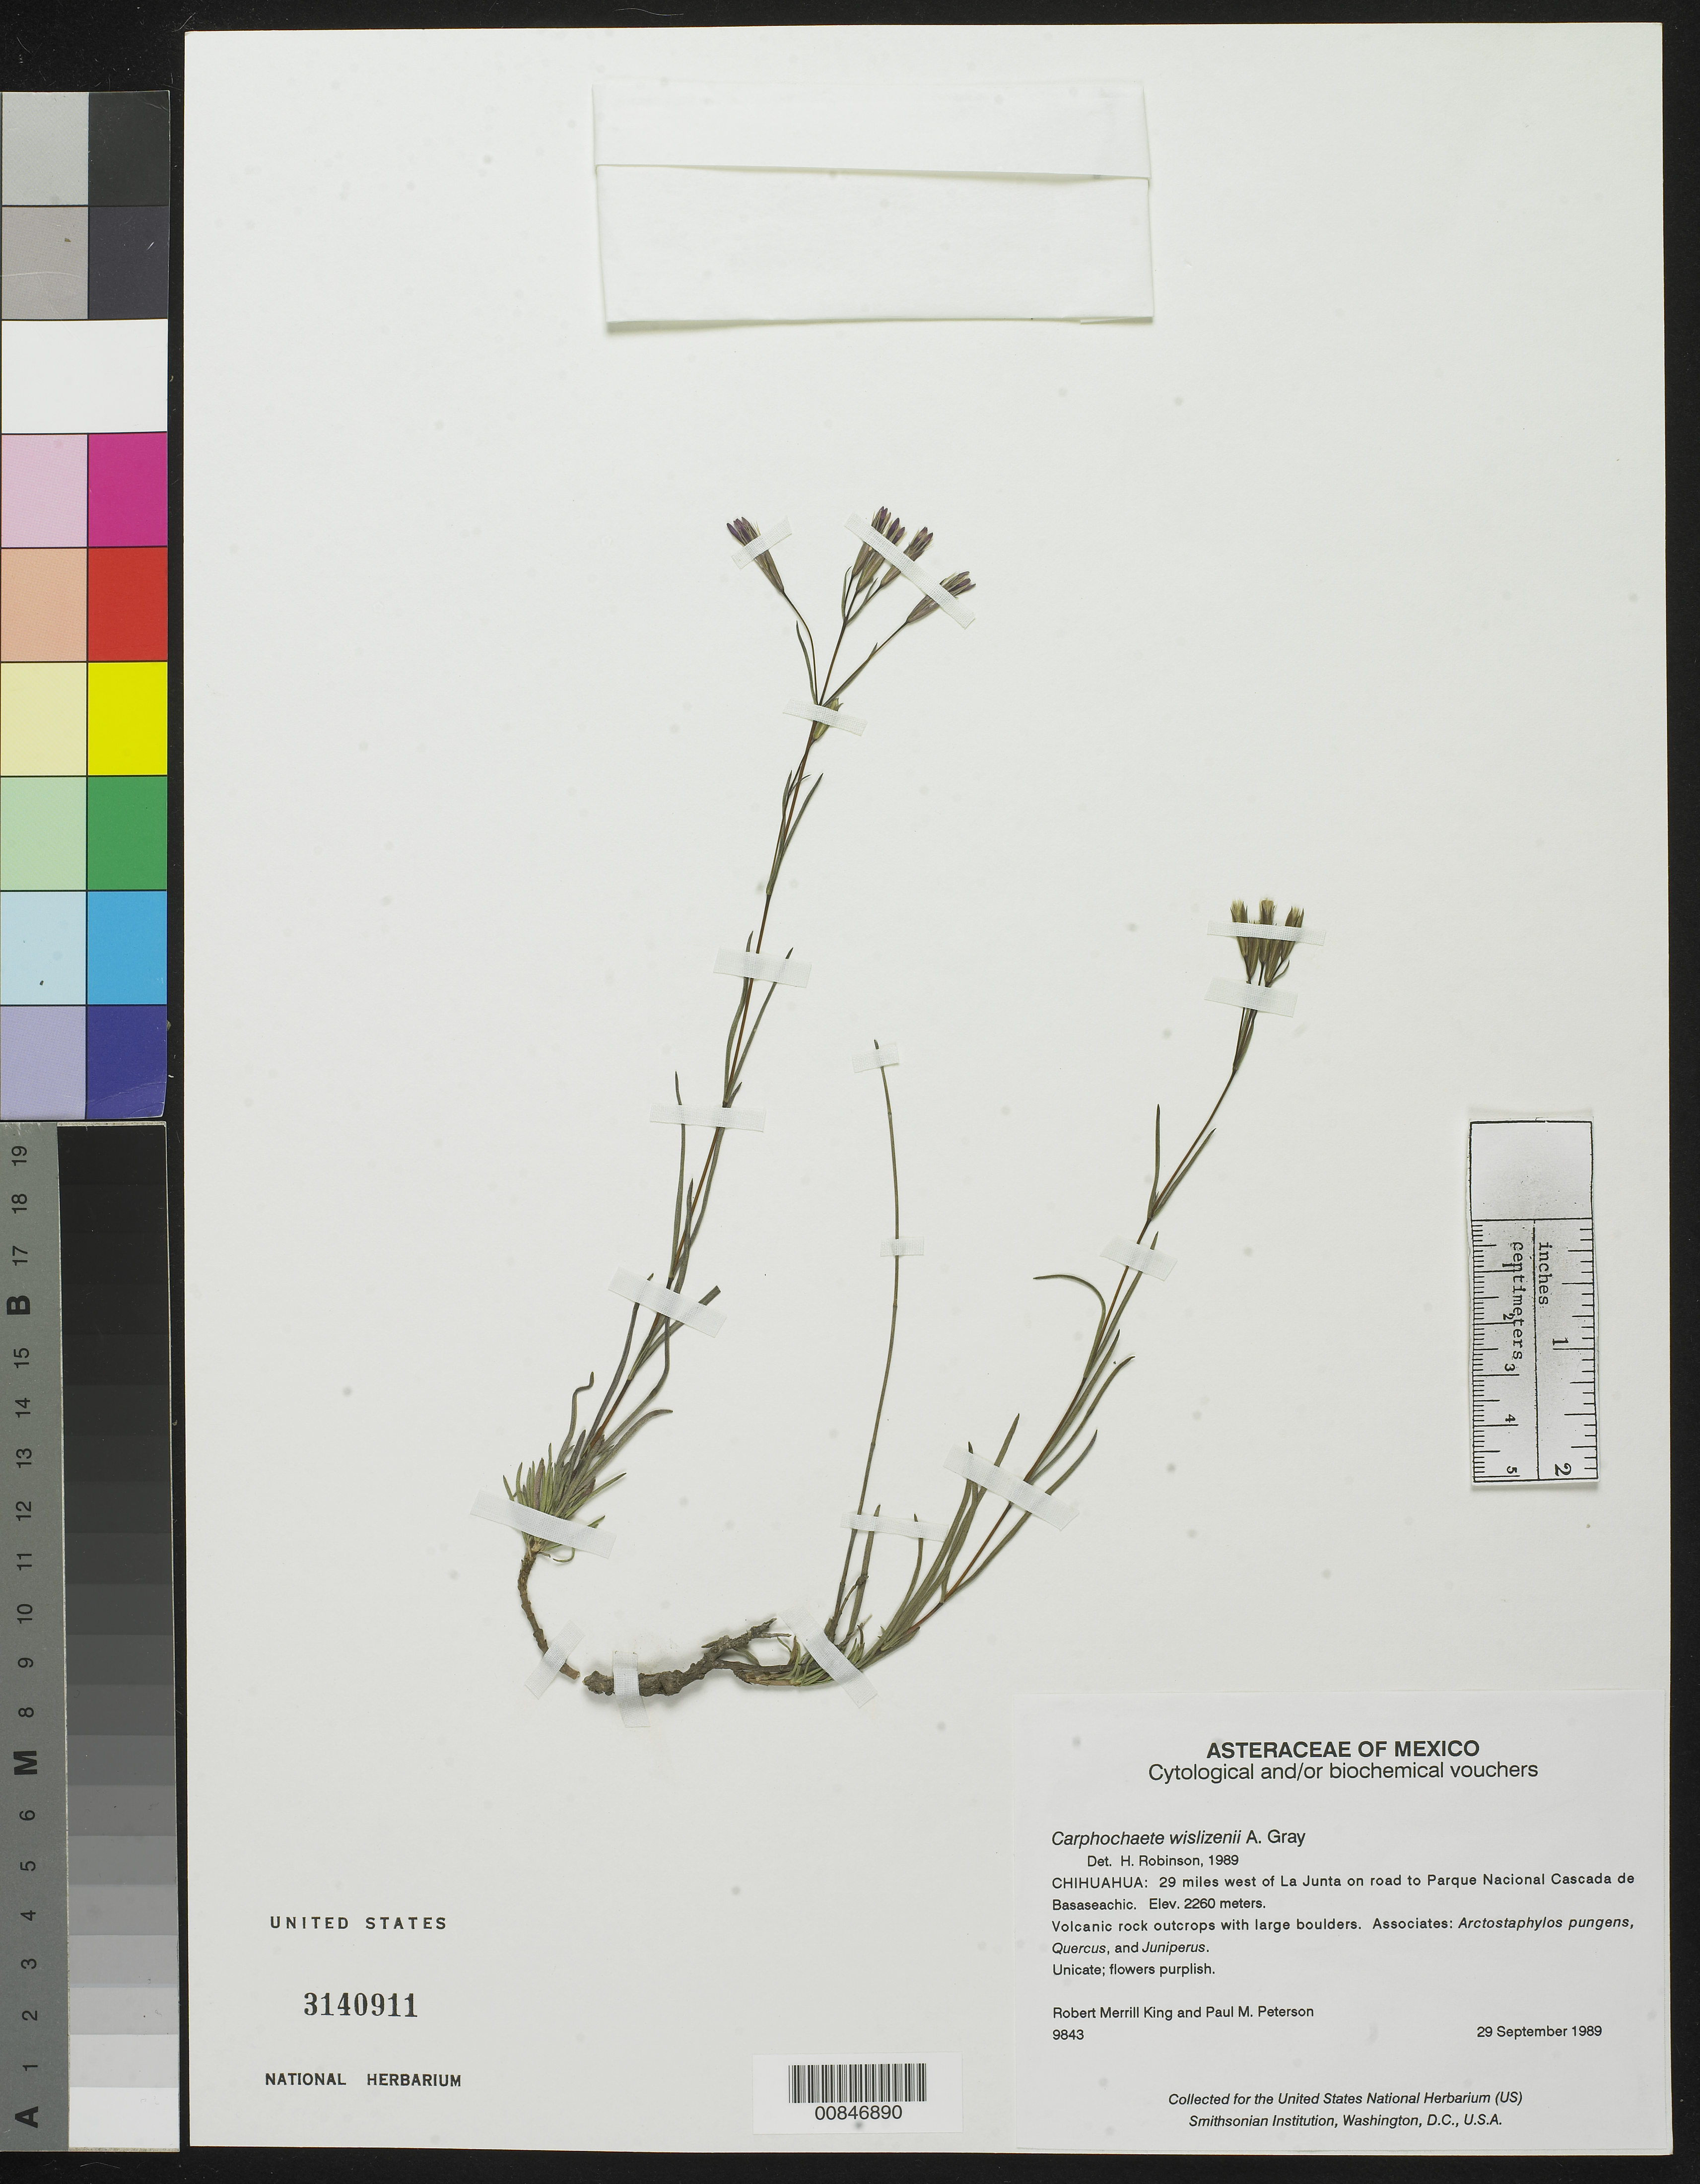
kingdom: Plantae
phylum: Tracheophyta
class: Magnoliopsida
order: Asterales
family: Asteraceae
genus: Carphochaete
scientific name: Carphochaete wislizenii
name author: A. Gray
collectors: R. M. King & P. M. Peterson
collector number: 9843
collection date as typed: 29 Sep 1989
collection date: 1989-09-29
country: Mexico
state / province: Chihuahua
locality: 29 miles west of La Junta on road to Parque Nacional Cascada de Basaseachic.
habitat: Volcanic rock outcrops with large boulders. Associates: Arctostaphylos pungens, Quercus, and Juniperus.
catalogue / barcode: US 3140911